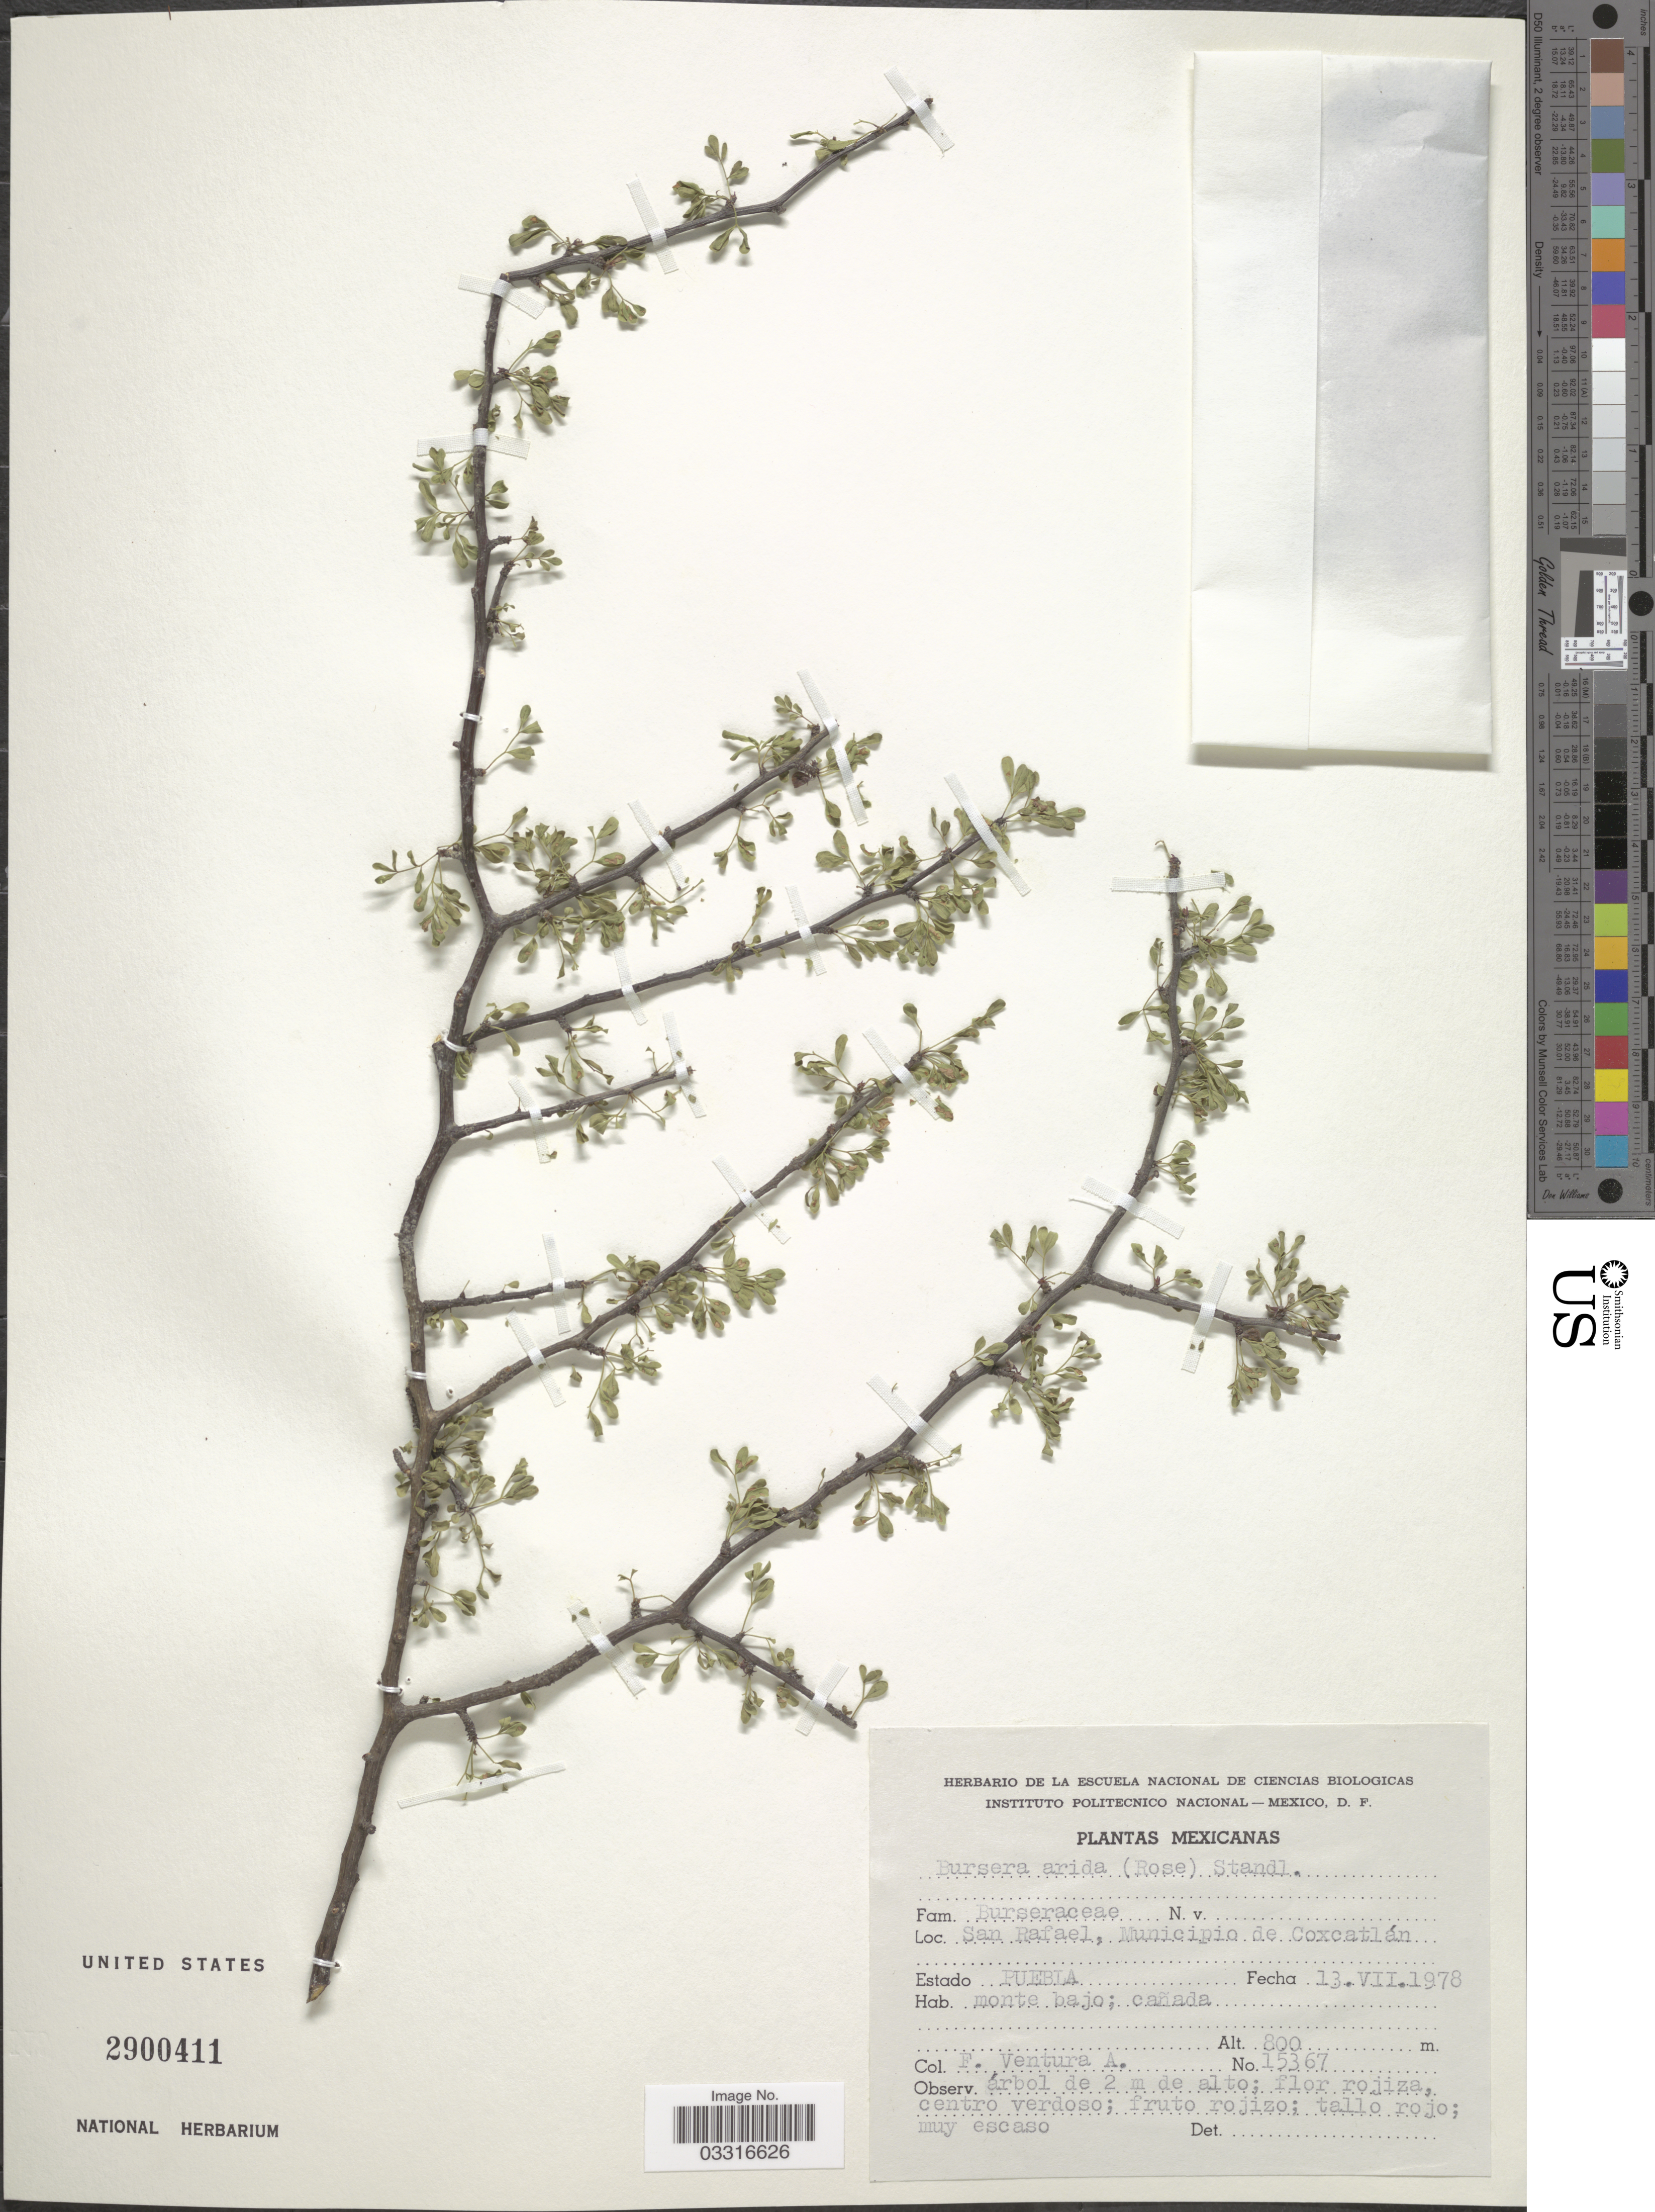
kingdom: Plantae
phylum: Tracheophyta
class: Magnoliopsida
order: Sapindales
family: Burseraceae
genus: Bursera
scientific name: Bursera arida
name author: (Rose) Standl.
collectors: F. Ventura A.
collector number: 15367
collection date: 1978-07-13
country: Mexico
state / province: Puebla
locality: San Rafael, Municipio de Coxcatlán.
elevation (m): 800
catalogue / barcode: US 2900411